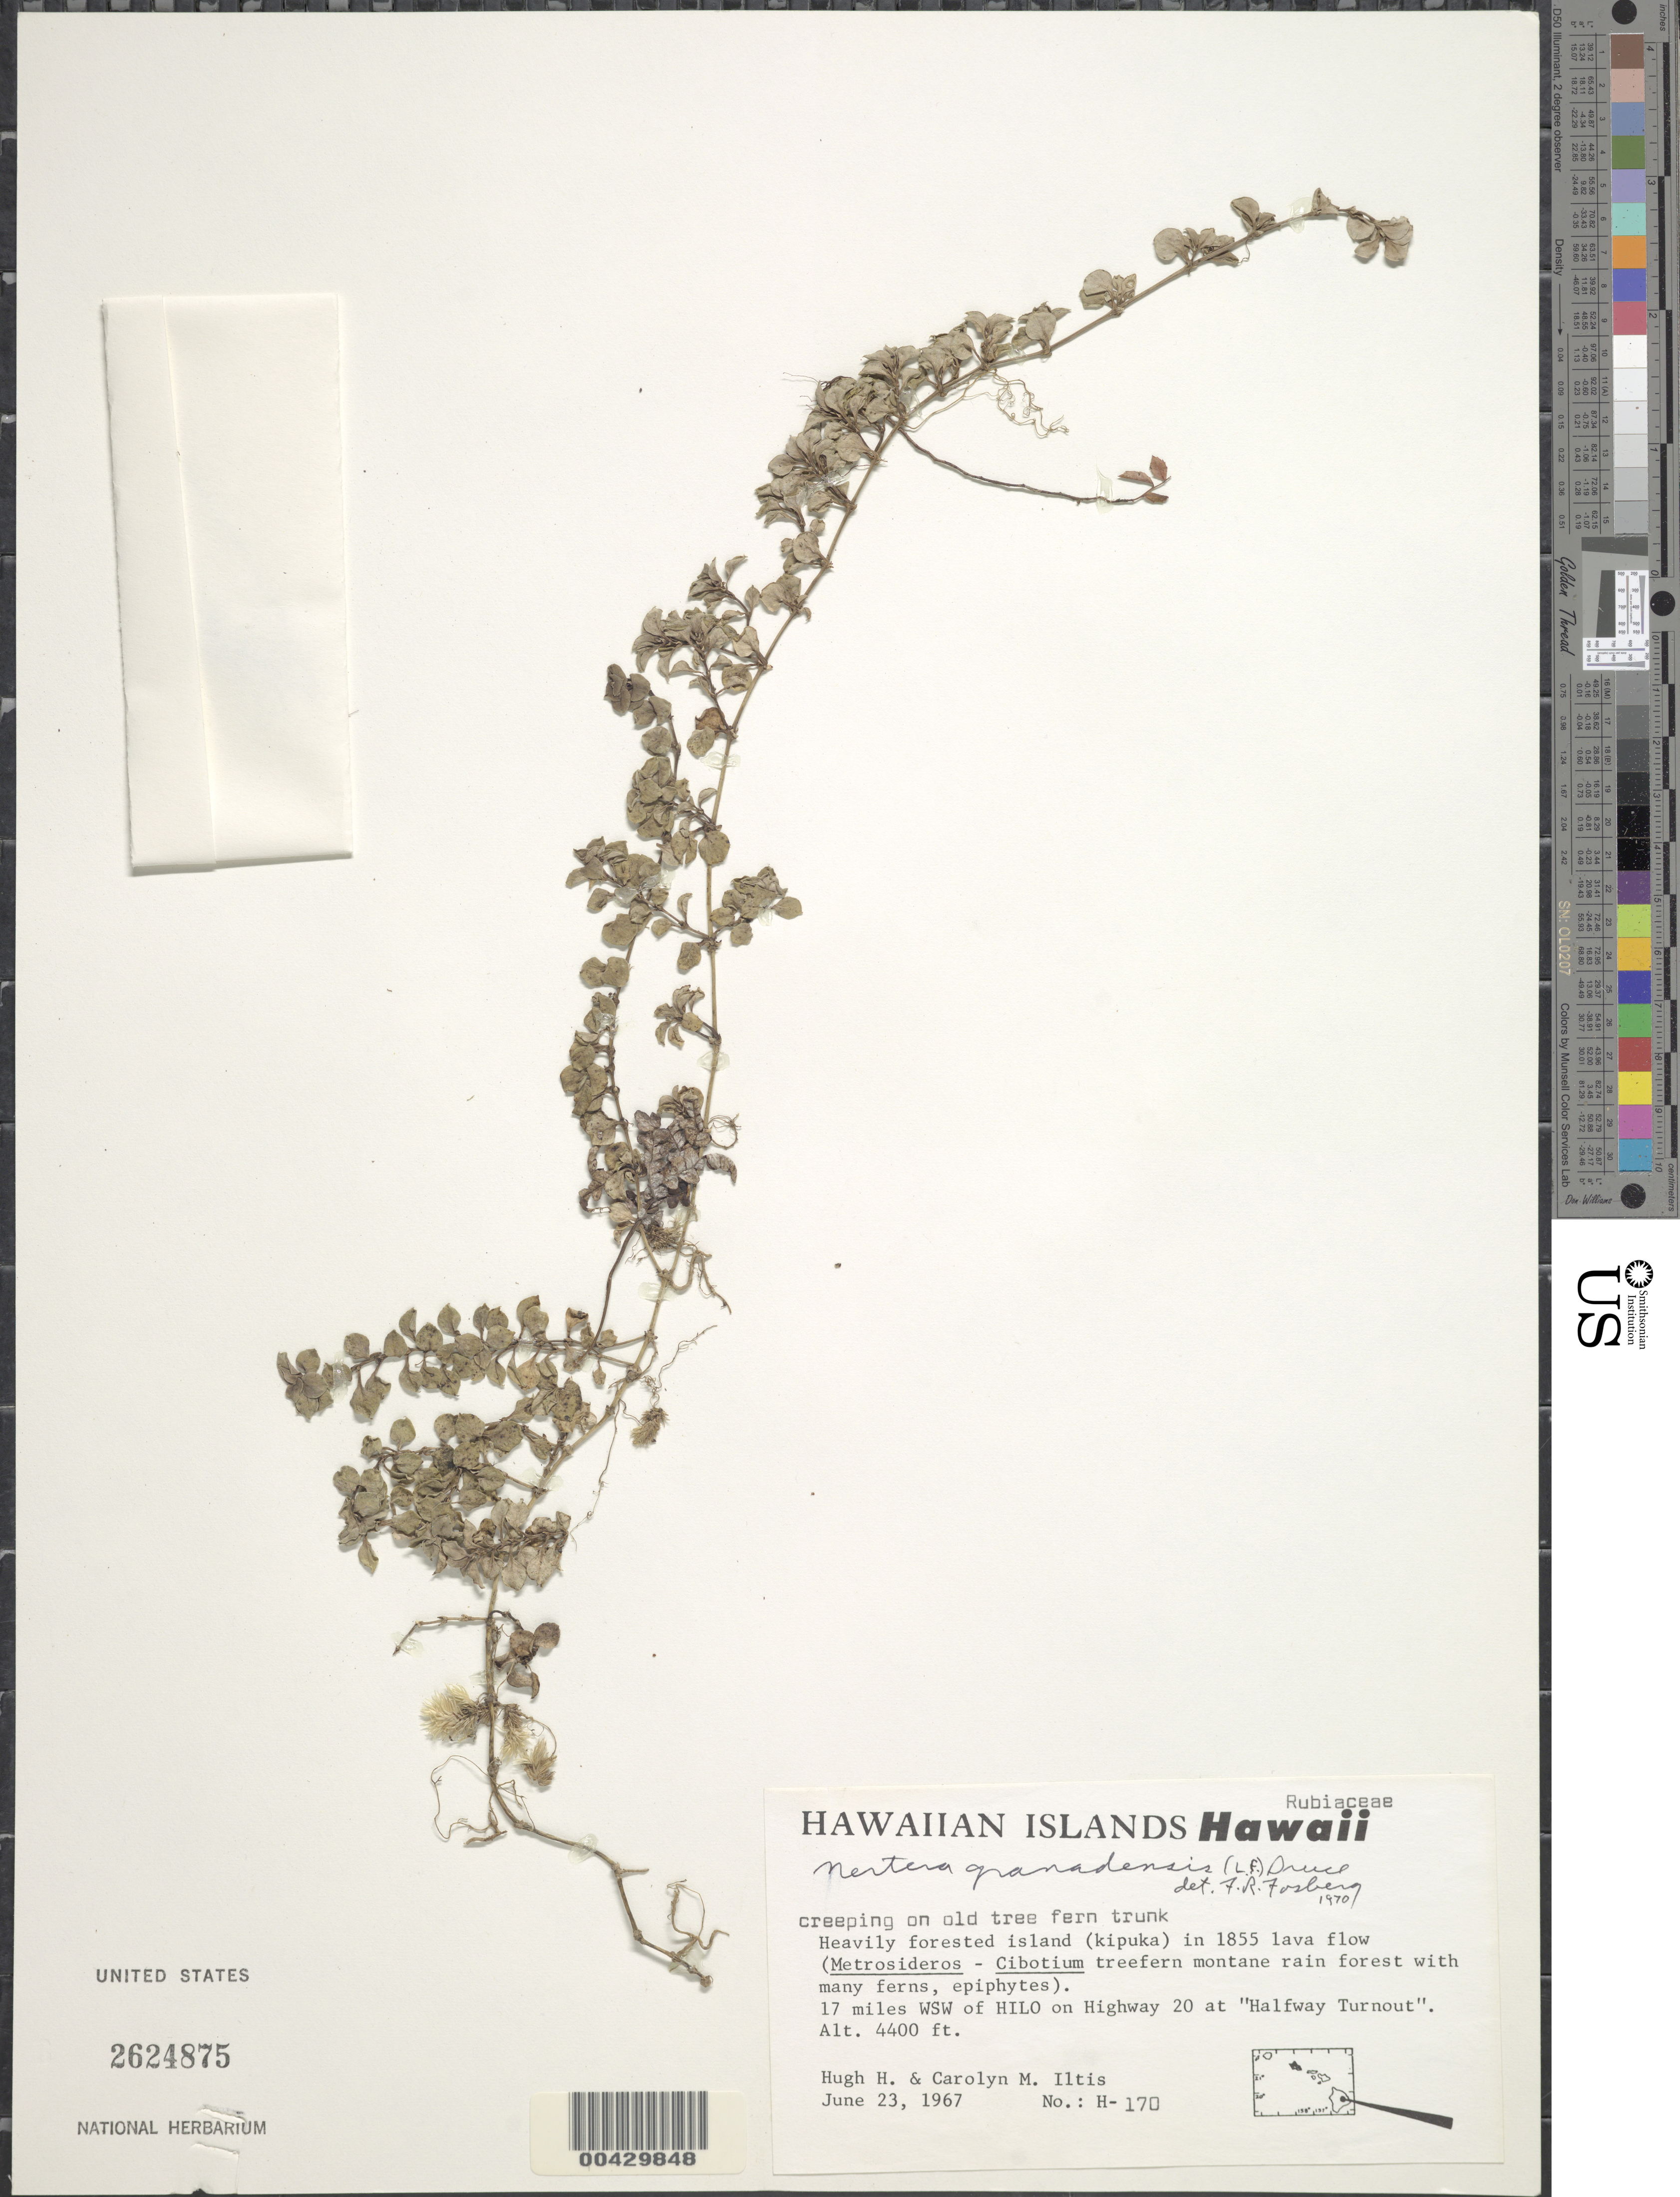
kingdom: Plantae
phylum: Tracheophyta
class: Magnoliopsida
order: Gentianales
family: Rubiaceae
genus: Nertera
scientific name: Nertera granadensis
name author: (Mutis ex L. f.) Druce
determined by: Fosberg, F. R.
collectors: H. H. Iltis & C. M Iltis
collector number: H-170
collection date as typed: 23 Jun 1967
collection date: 1967-06-23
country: United States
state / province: Hawaii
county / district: Hawaii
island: Hawaii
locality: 17 mi WSW of Hilo on Highway 20 at Halfway Turnout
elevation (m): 1341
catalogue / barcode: US 2624875